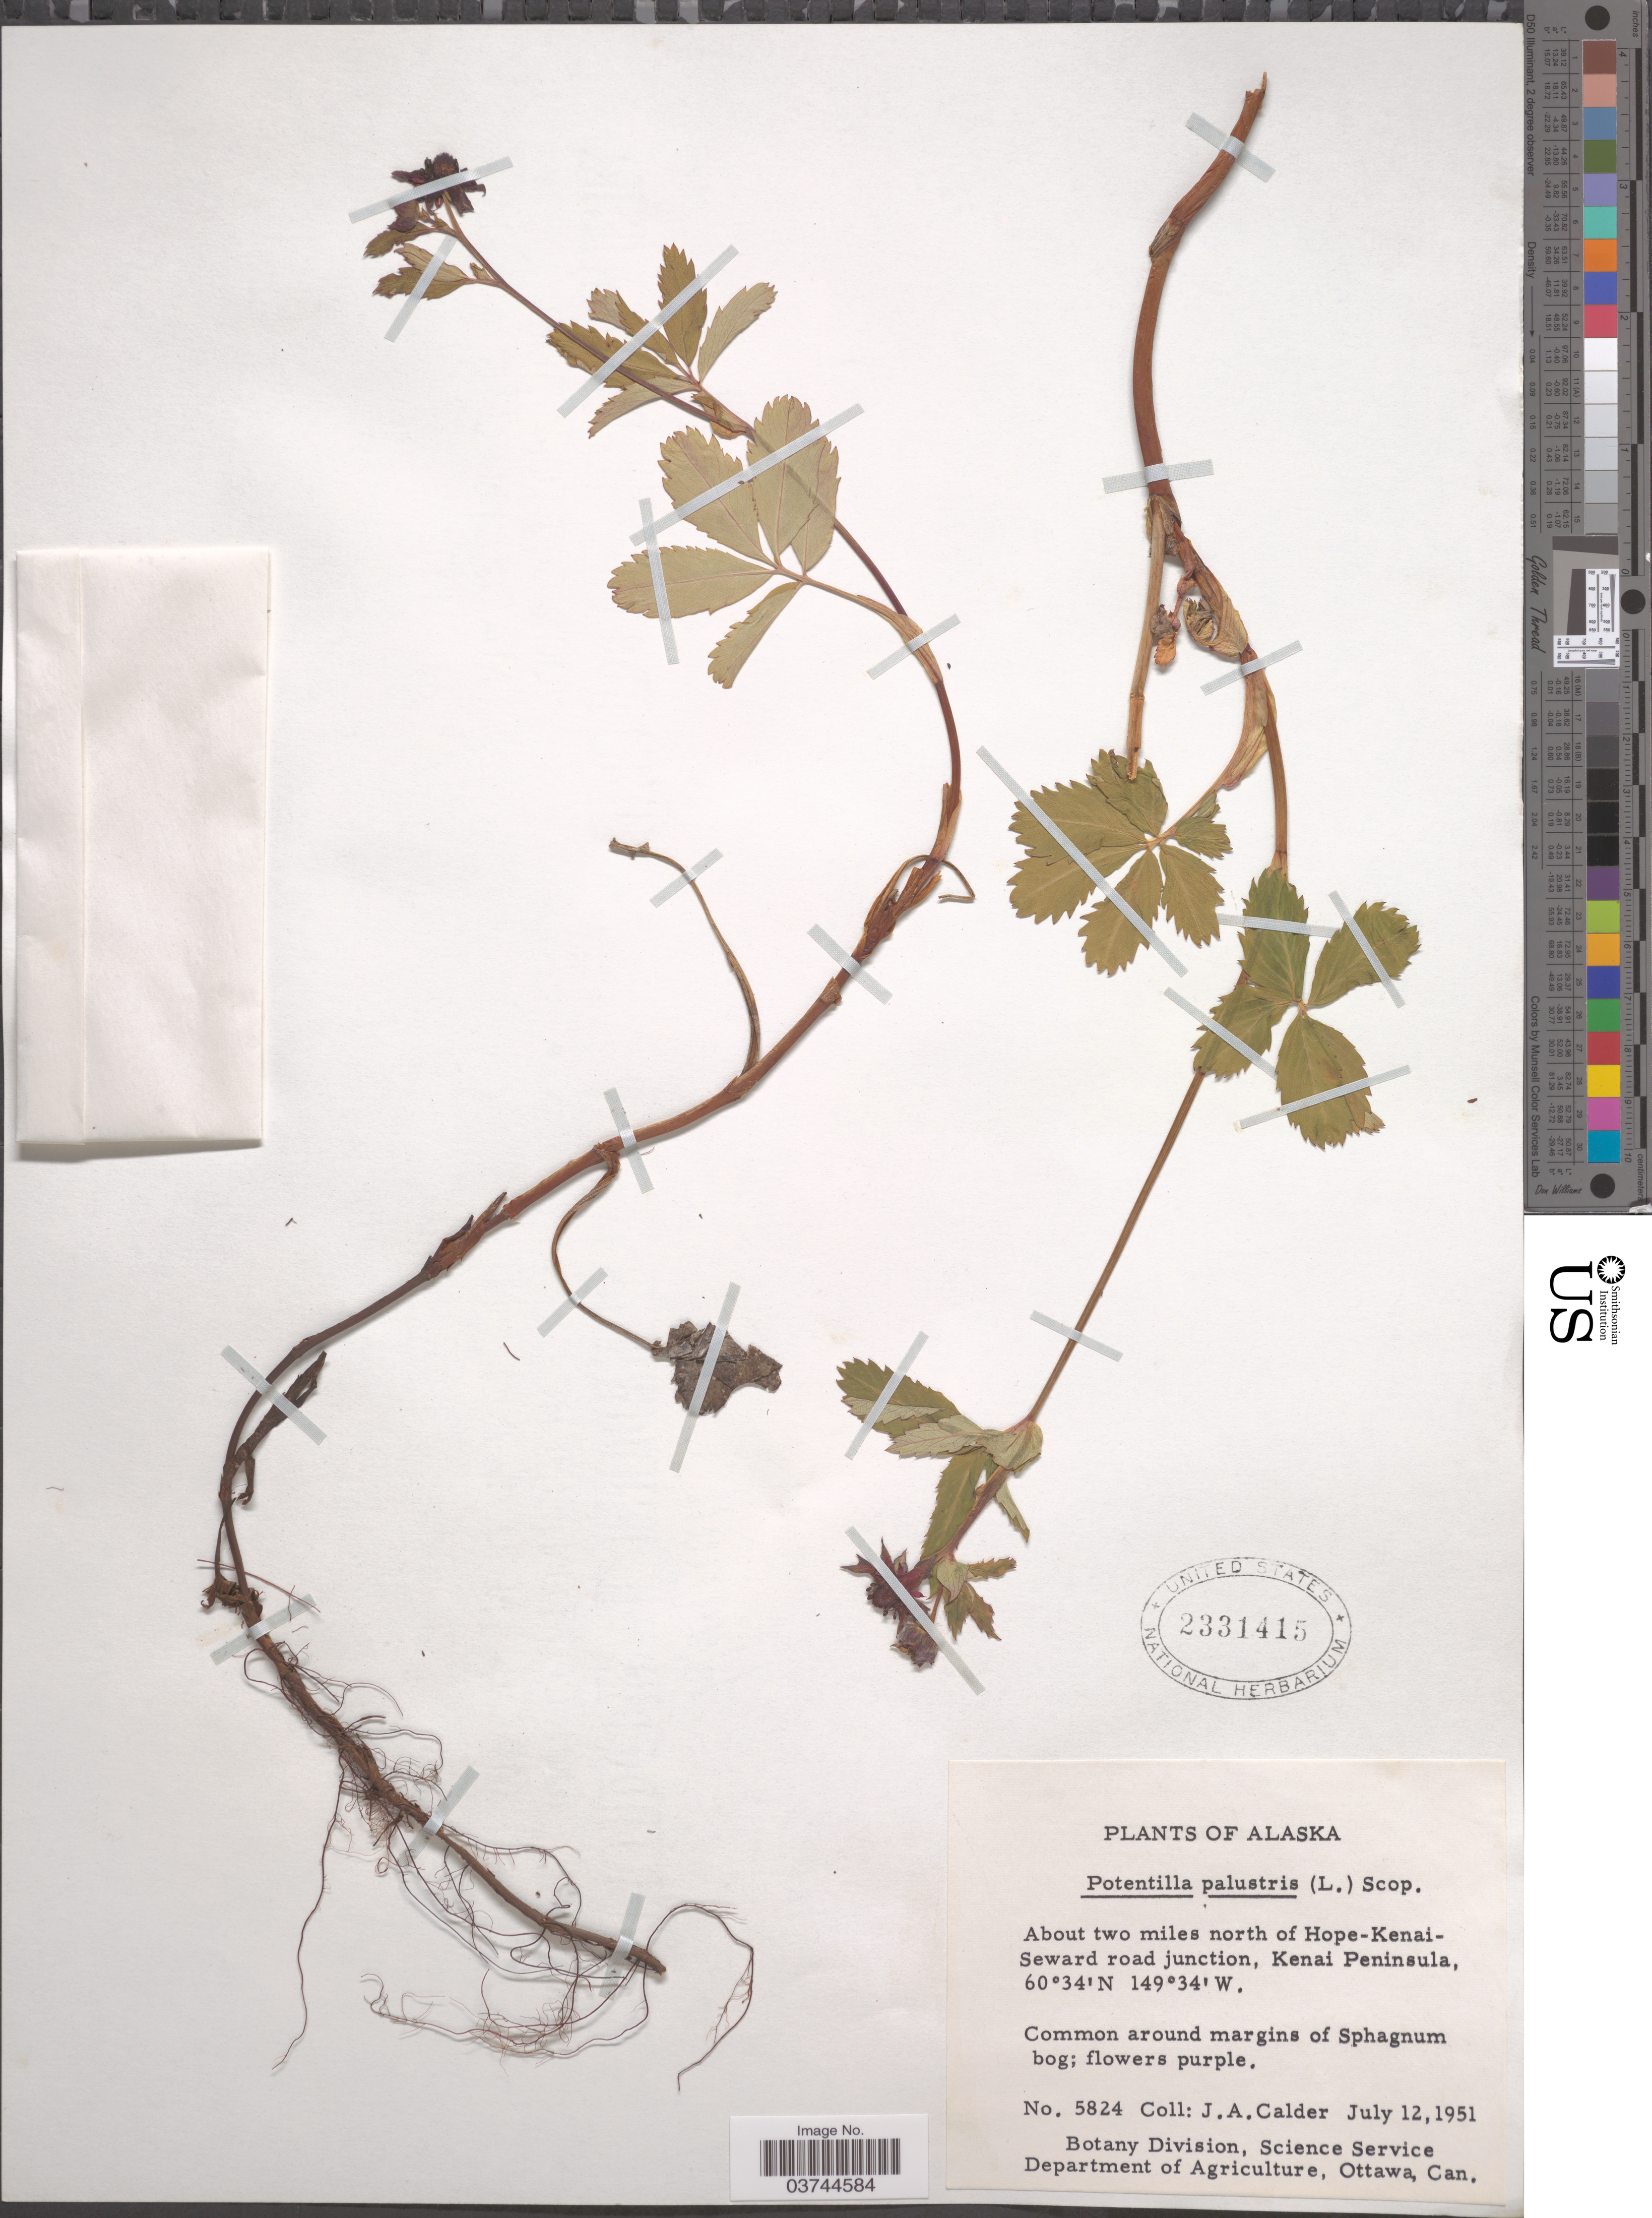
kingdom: Plantae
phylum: Tracheophyta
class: Magnoliopsida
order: Rosales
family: Rosaceae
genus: Comarum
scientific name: Comarum palustre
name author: L.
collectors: J. A. Calder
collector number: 5824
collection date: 1951-07-12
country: United States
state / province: Alaska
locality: About two miles north of Hope-Kenai-Seward road junction, Kenai Peninsula.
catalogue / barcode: US 2331415